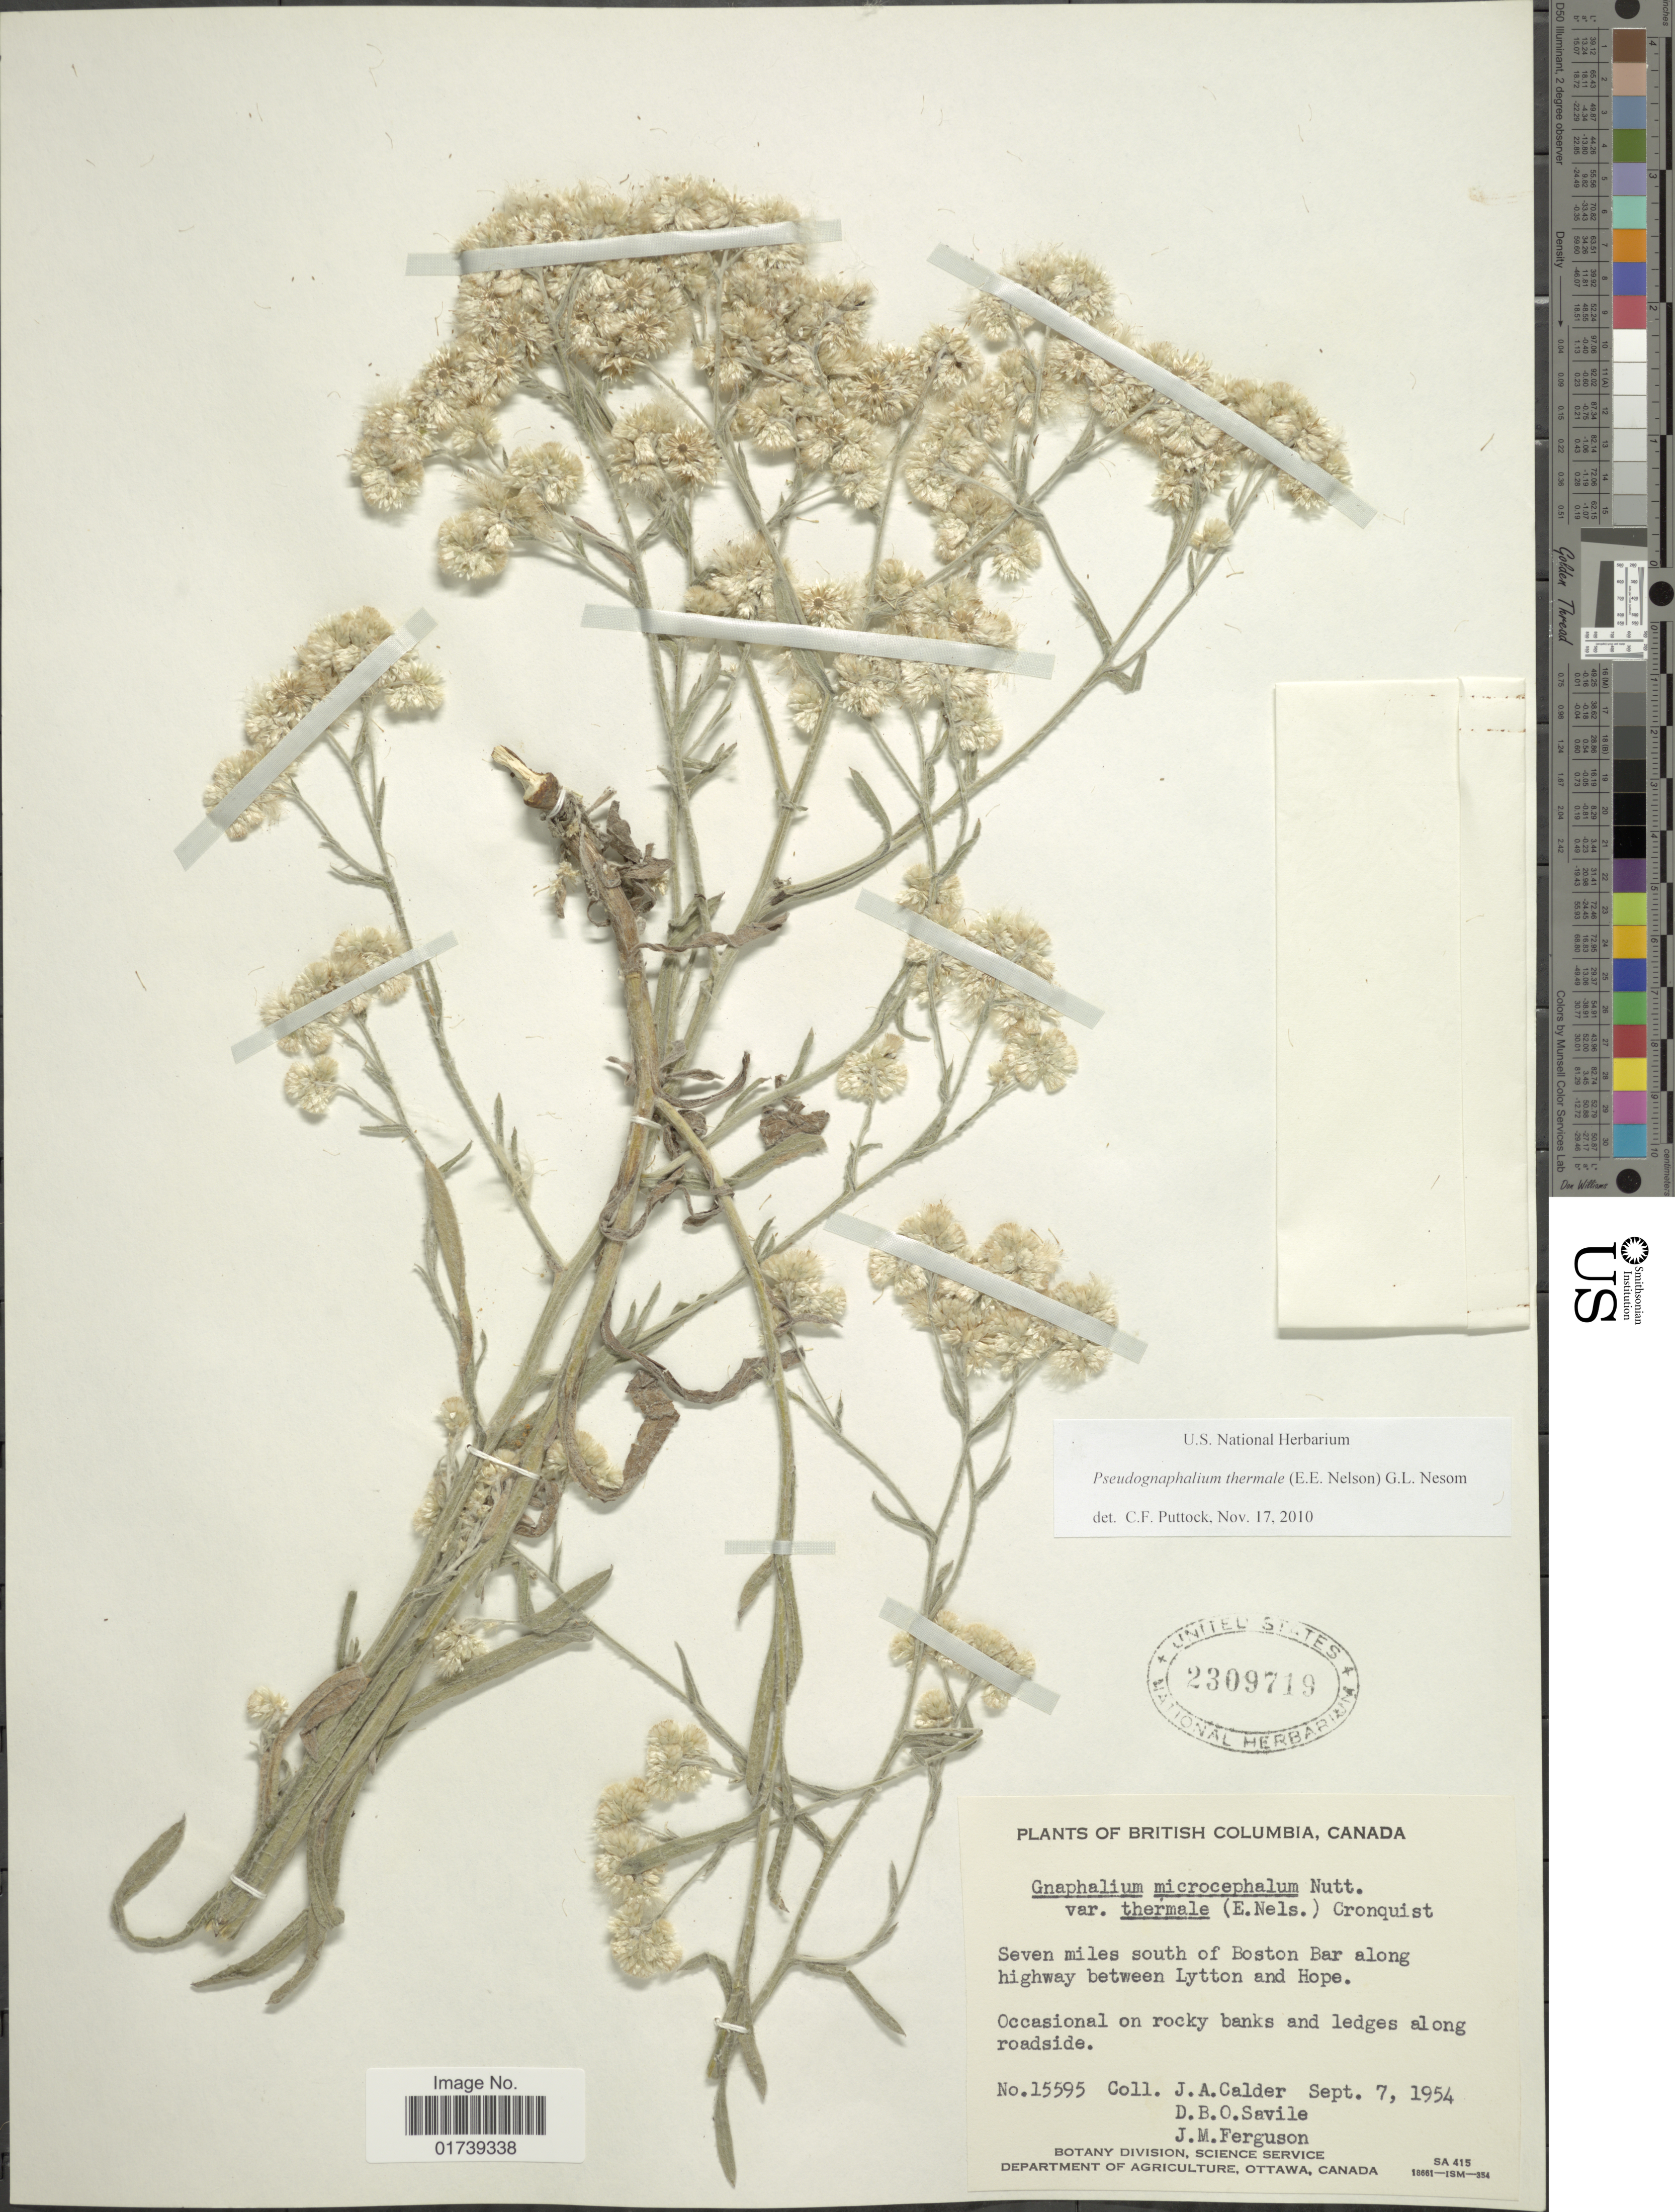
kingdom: Plantae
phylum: Tracheophyta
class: Magnoliopsida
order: Asterales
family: Asteraceae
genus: Pseudognaphalium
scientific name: Pseudognaphalium thermale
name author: (E.E. Nelson) G.L. Nesom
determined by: Puttock, Christopher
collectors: J. A. Calder, D. Savile & J. M. Ferguson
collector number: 15595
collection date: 1954-09-07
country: Canada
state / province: British Columbia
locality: Seven miles south of Boston Bar along highway between Lytton and Hope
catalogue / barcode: US 2309719